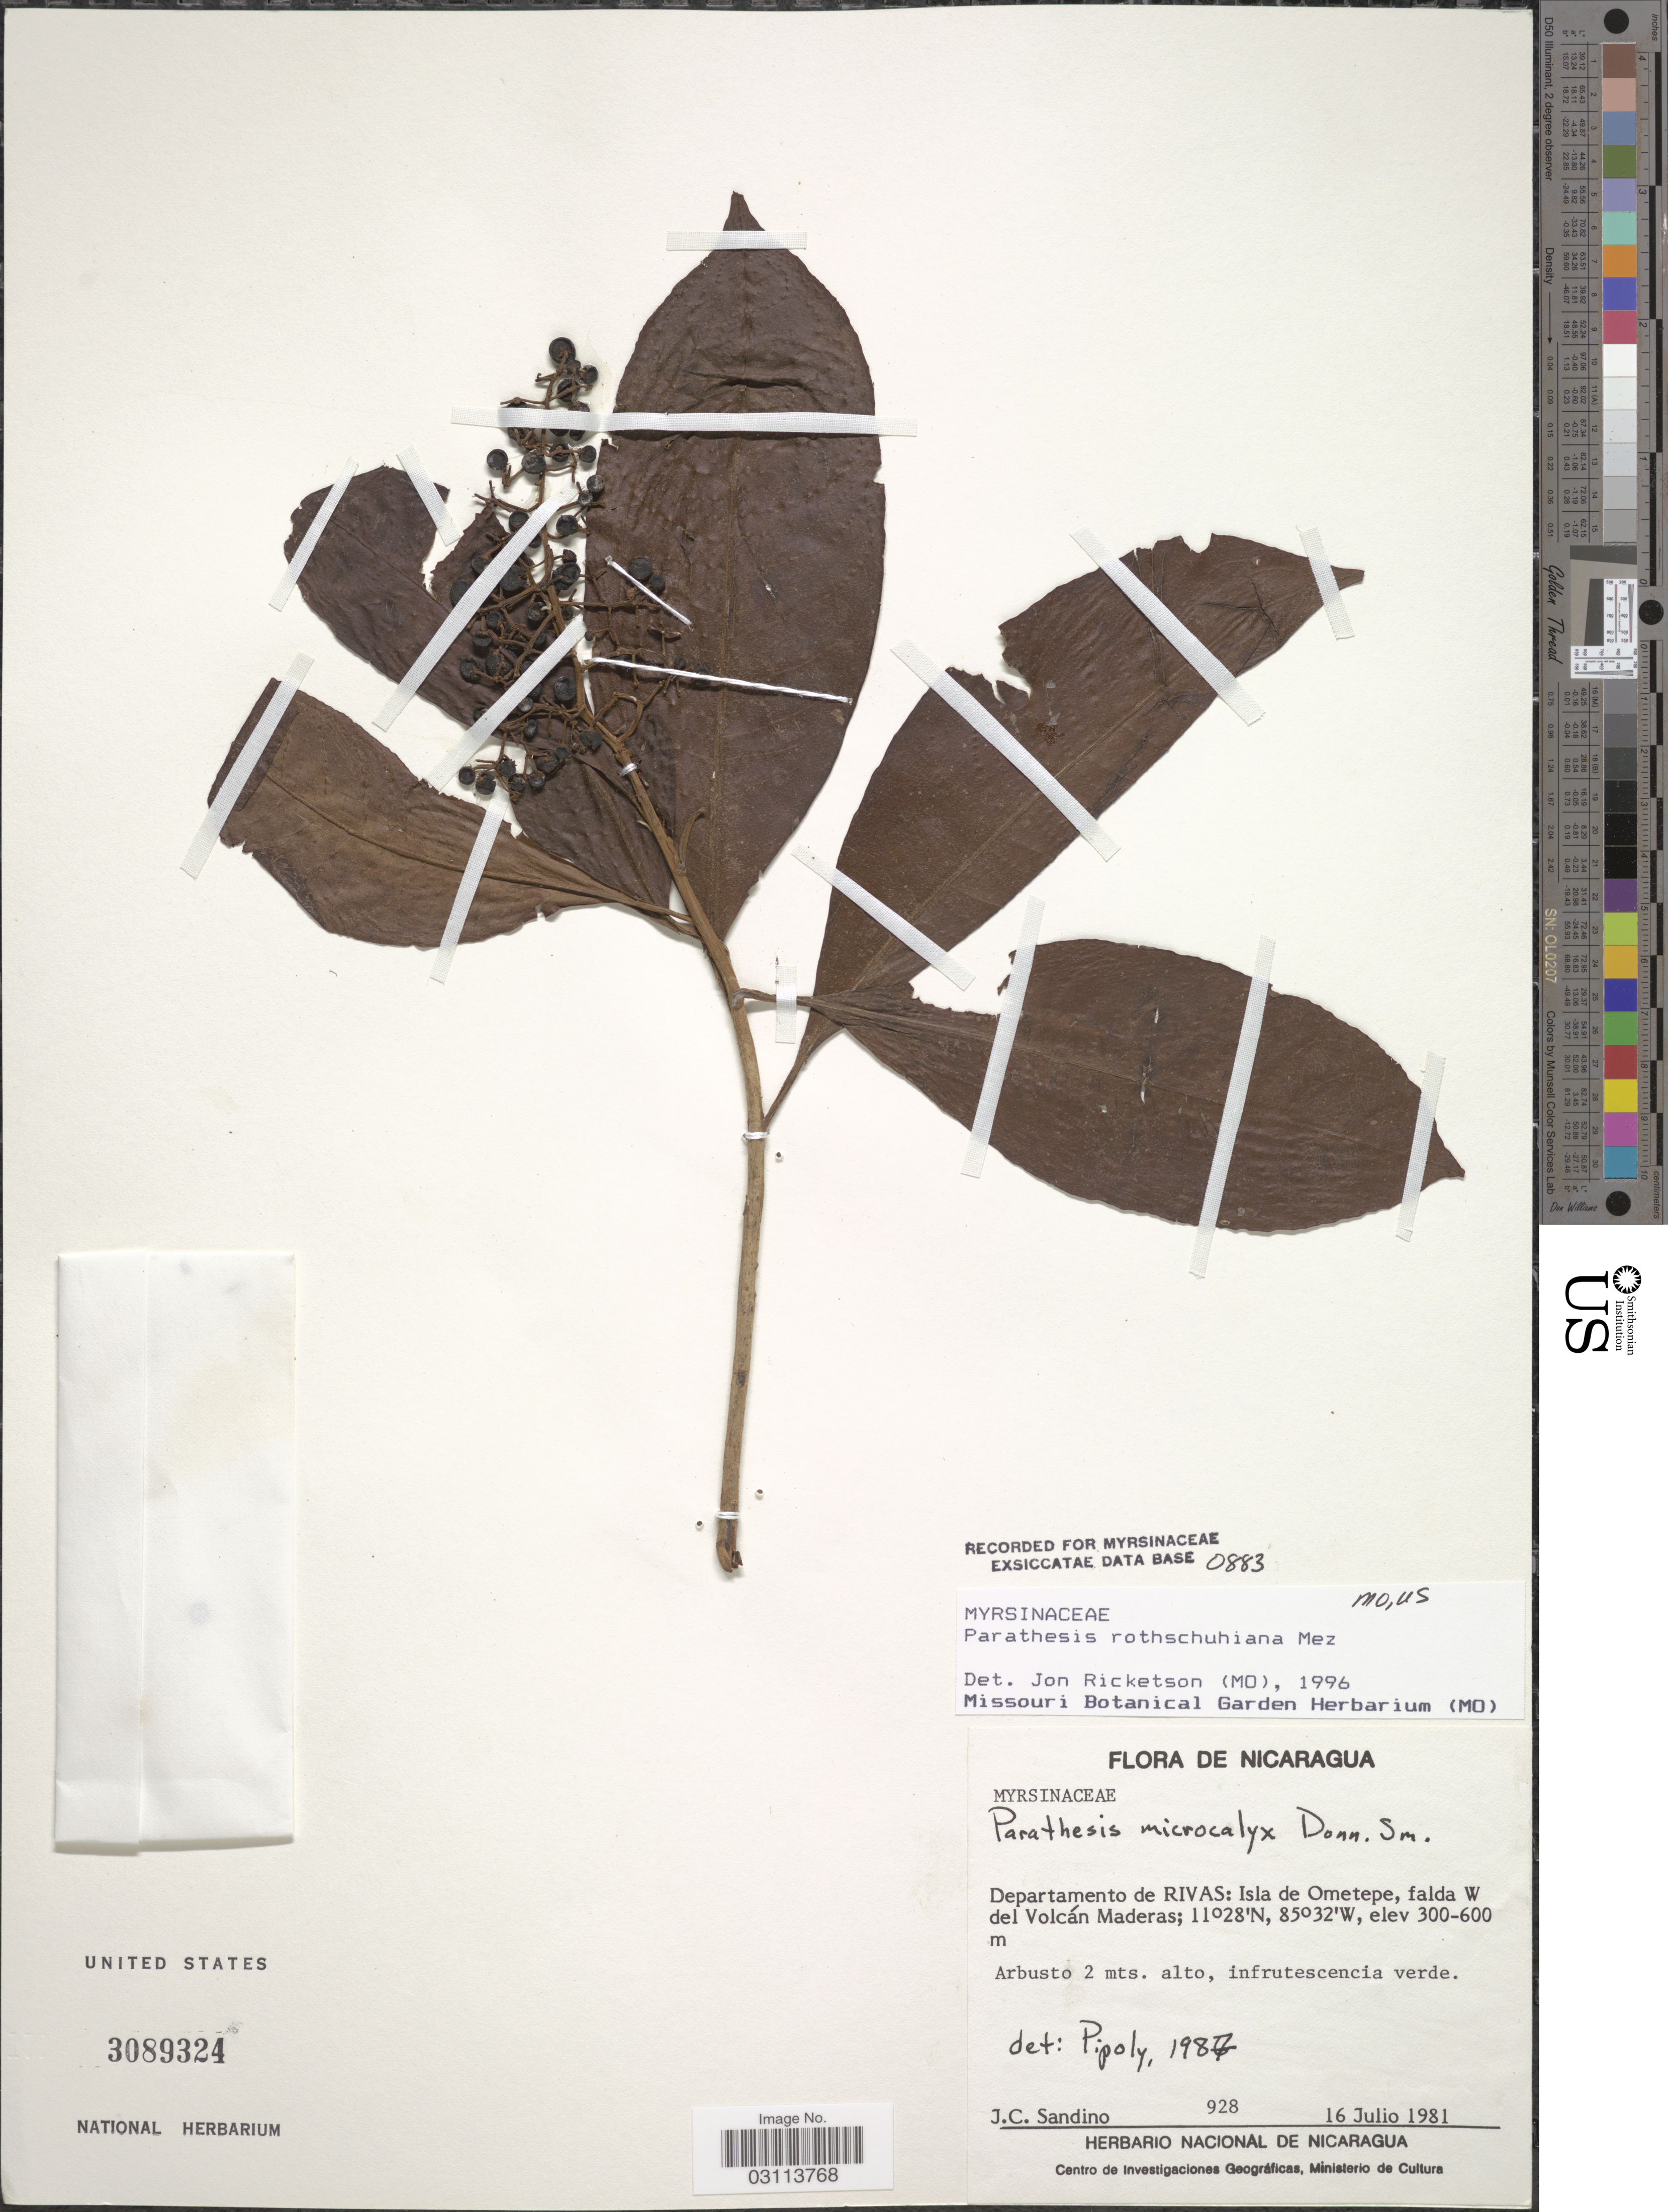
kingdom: Plantae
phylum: Tracheophyta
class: Magnoliopsida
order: Ericales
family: Primulaceae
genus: Parathesis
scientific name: Parathesis rothschuhiana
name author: Mez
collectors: J. Sandino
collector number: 928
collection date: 1981-07-16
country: Nicaragua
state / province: Rivas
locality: Departamento de Rivas: Isla de Ometepe, falda W del Volcán Maderas.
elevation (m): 300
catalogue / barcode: US 3089324